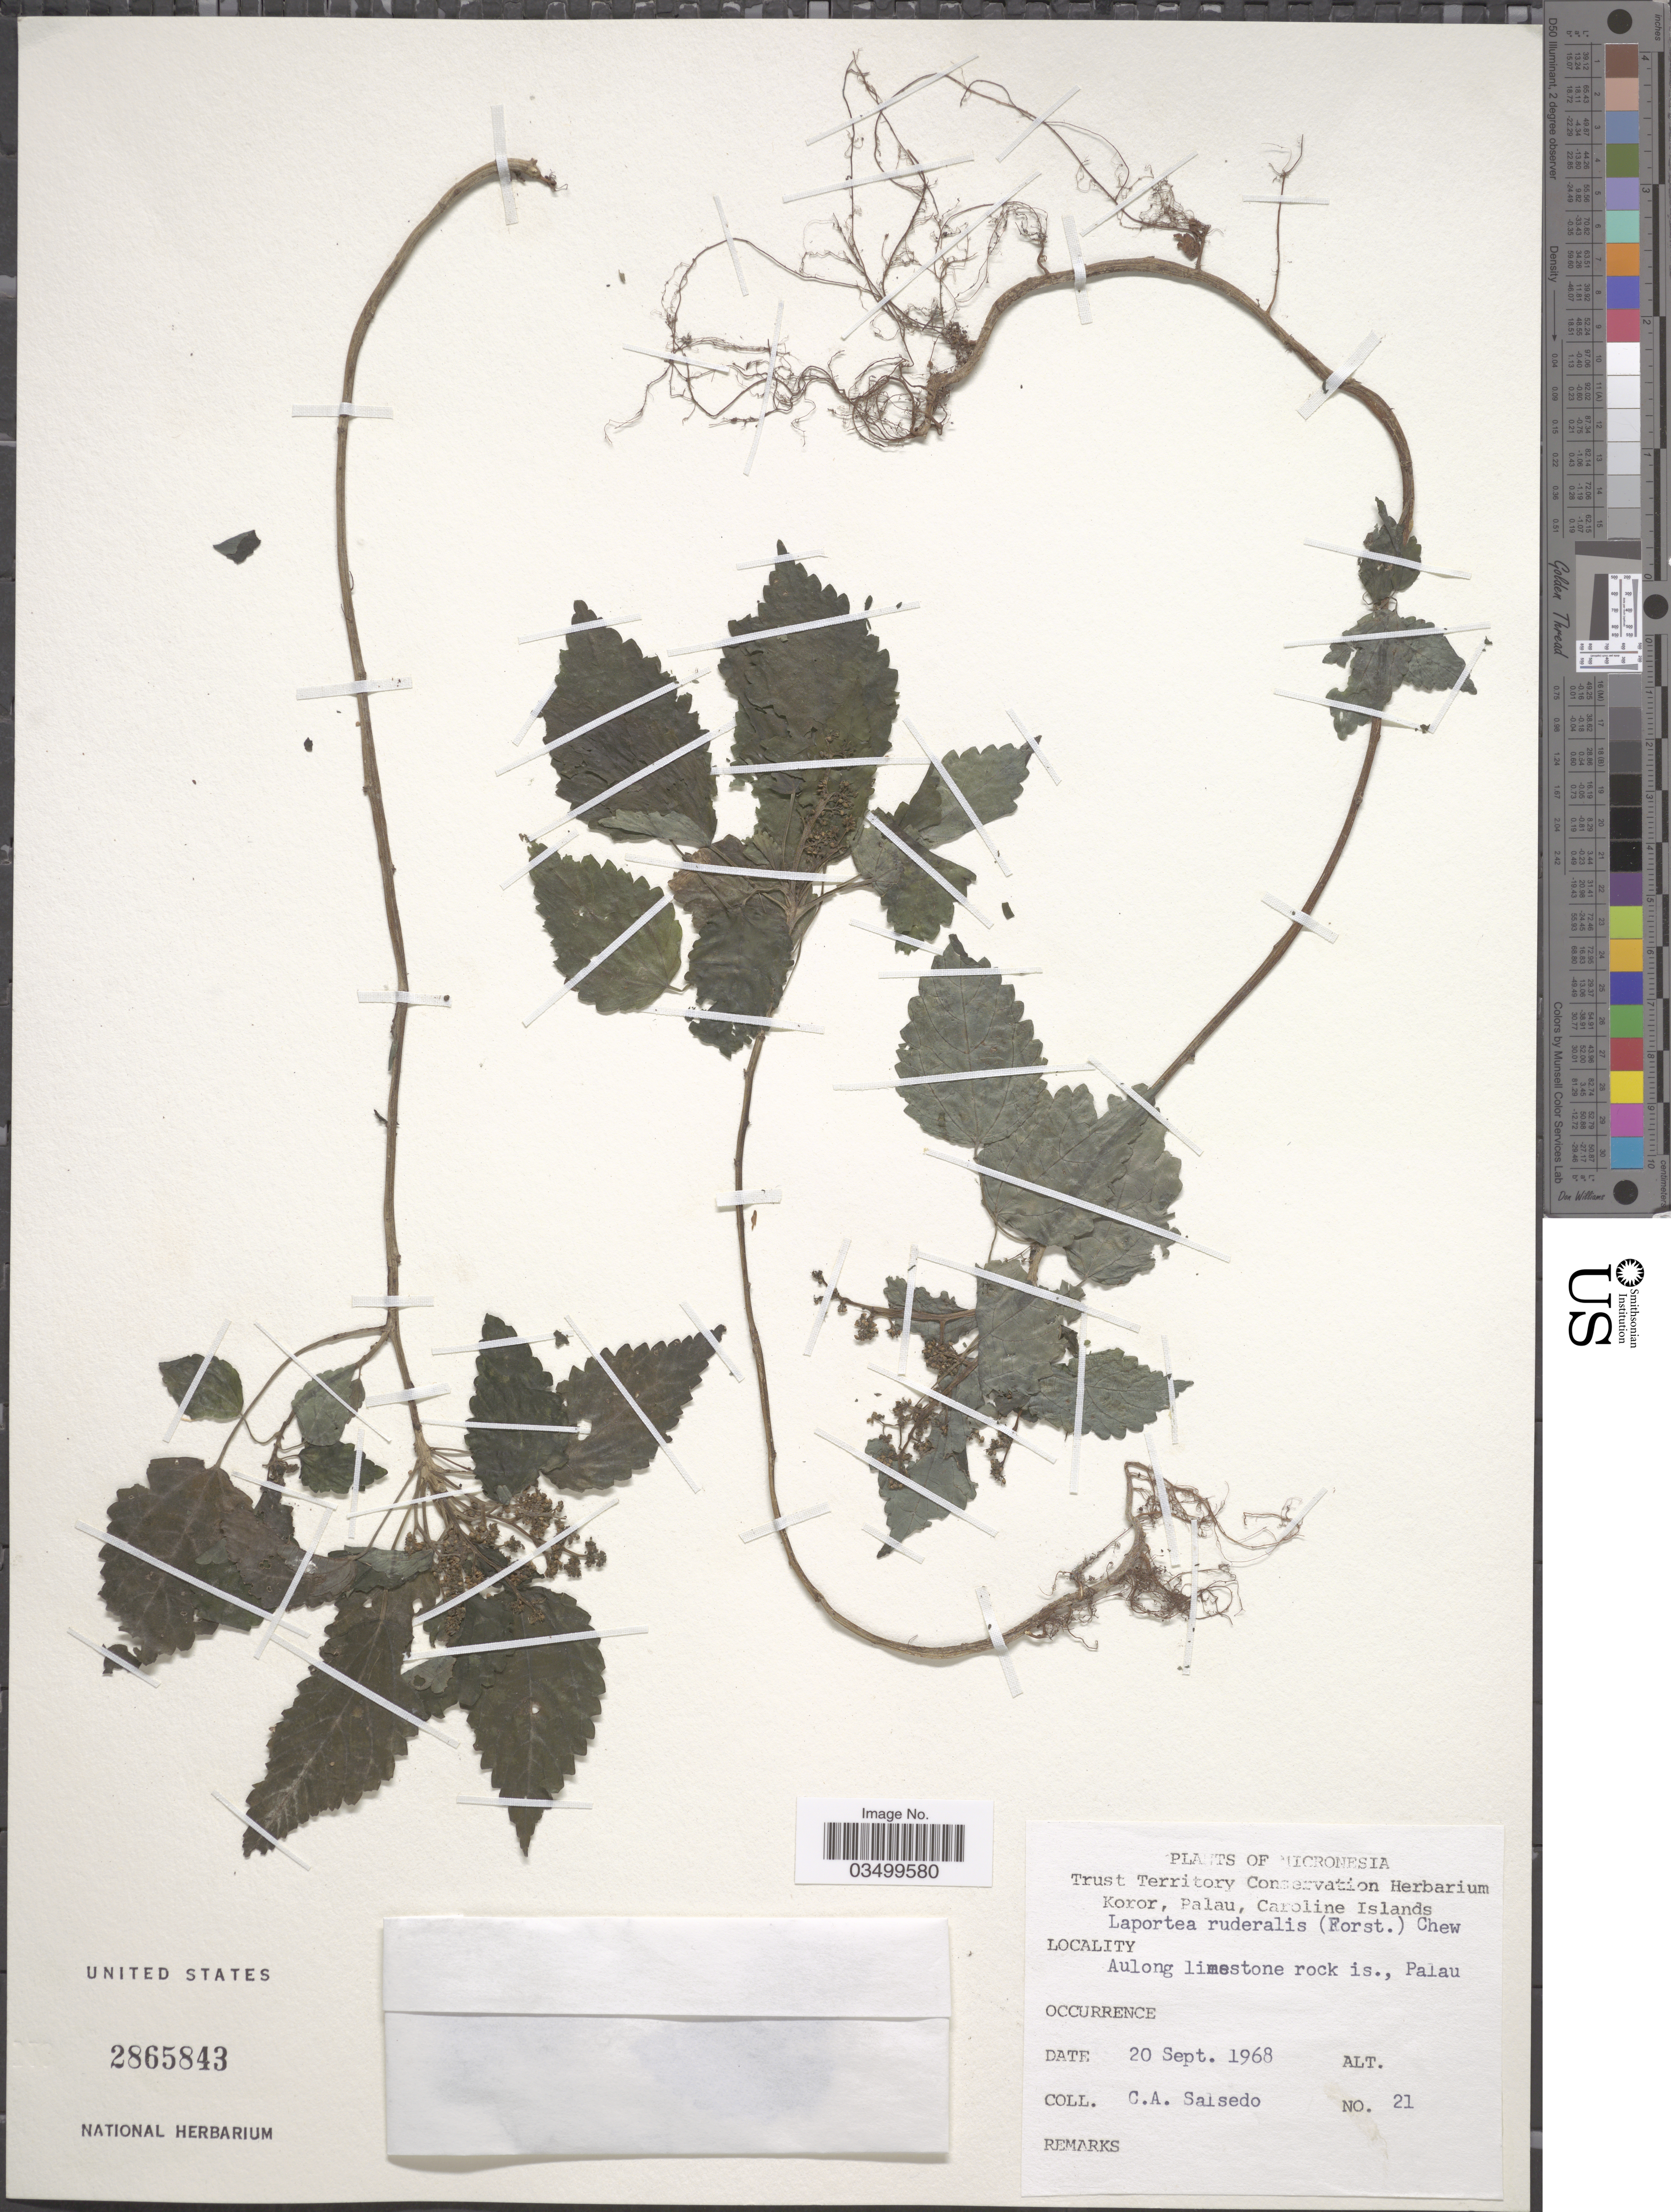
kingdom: Plantae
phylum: Tracheophyta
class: Magnoliopsida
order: Rosales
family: Urticaceae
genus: Laportea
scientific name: Laportea ruderalis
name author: (G. Forst.) Chew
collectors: C.A. Salsedo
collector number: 21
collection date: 1968-09-20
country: Palau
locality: Micronesia. Aulong limestone rock is., Palau.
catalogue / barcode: US 2865843